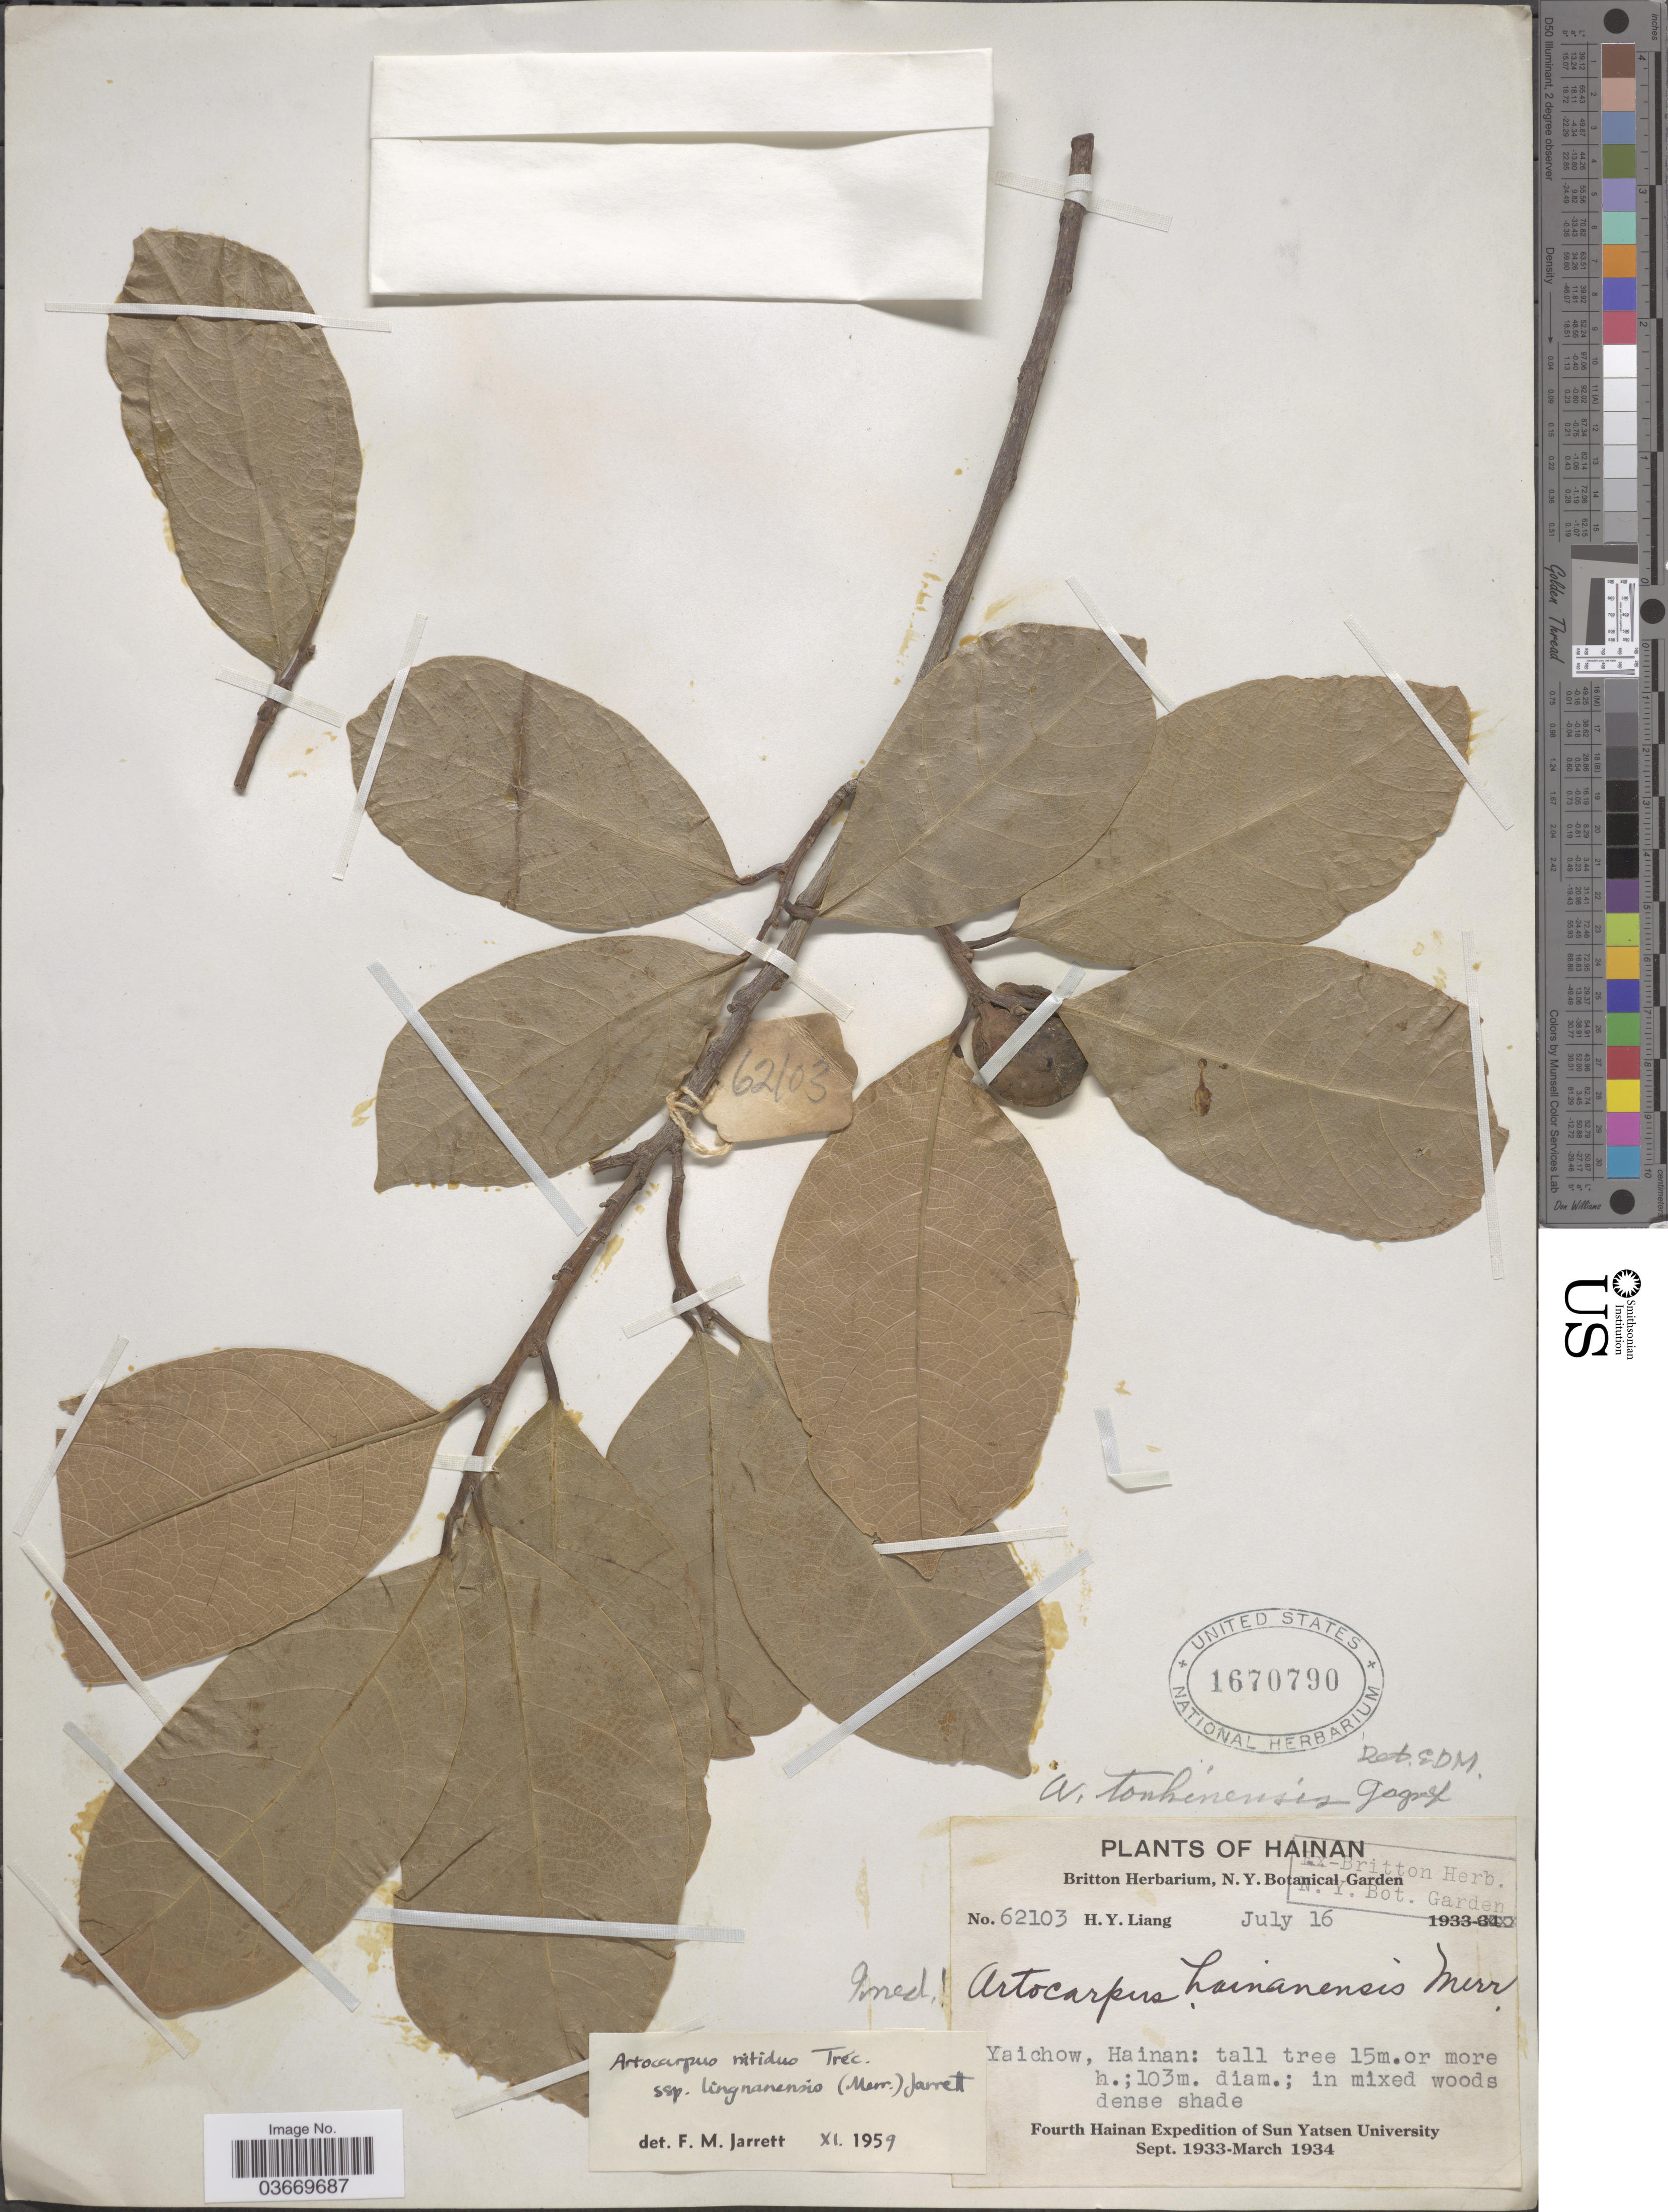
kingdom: Plantae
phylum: Tracheophyta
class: Magnoliopsida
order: Rosales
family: Moraceae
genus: Artocarpus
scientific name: Artocarpus nitidus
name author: Trécul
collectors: H. Y. Liang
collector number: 62103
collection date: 1933-07-16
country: China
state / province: Hainan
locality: Yaichow, Hainan.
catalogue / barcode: US 1670790